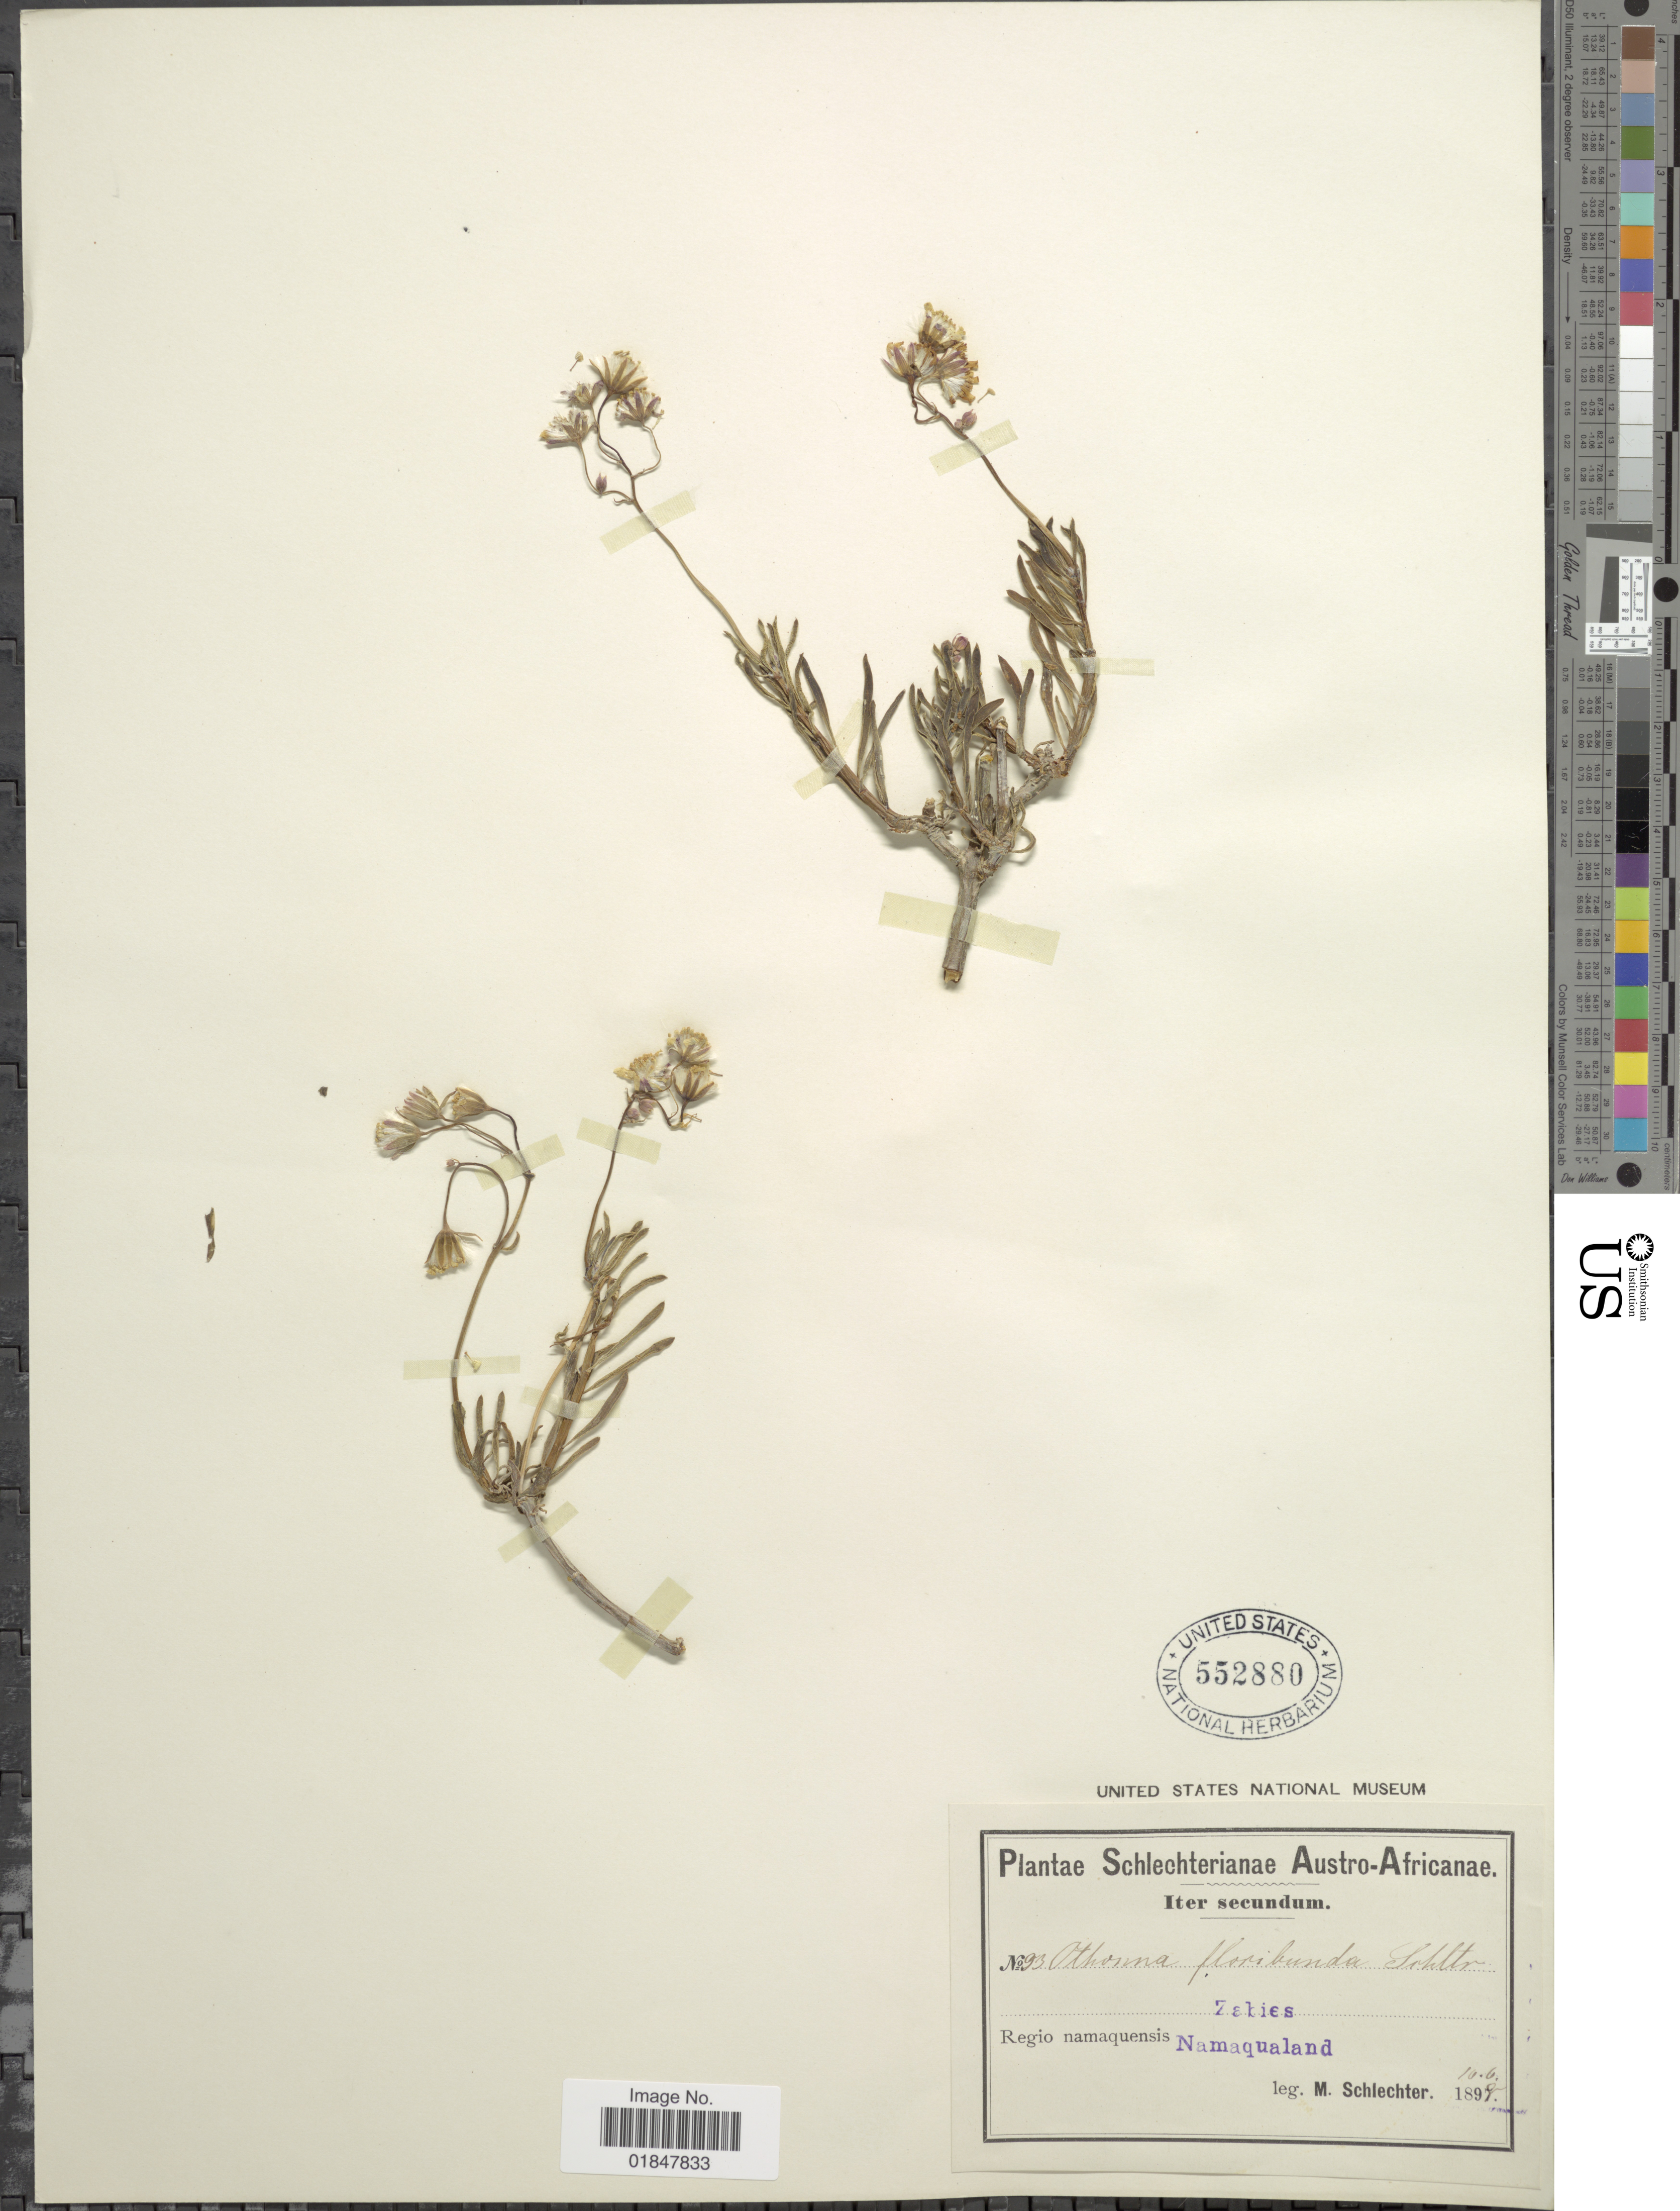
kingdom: Plantae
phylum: Tracheophyta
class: Magnoliopsida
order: Asterales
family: Asteraceae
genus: Othonna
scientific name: Othonna floribunda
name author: Schltr.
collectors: M. Schlechter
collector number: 93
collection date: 1898-06-10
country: South Africa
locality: Schlechterianae Austro-Africanae, Regio namaquensis, Zabies, Namaqualand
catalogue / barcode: US 552880